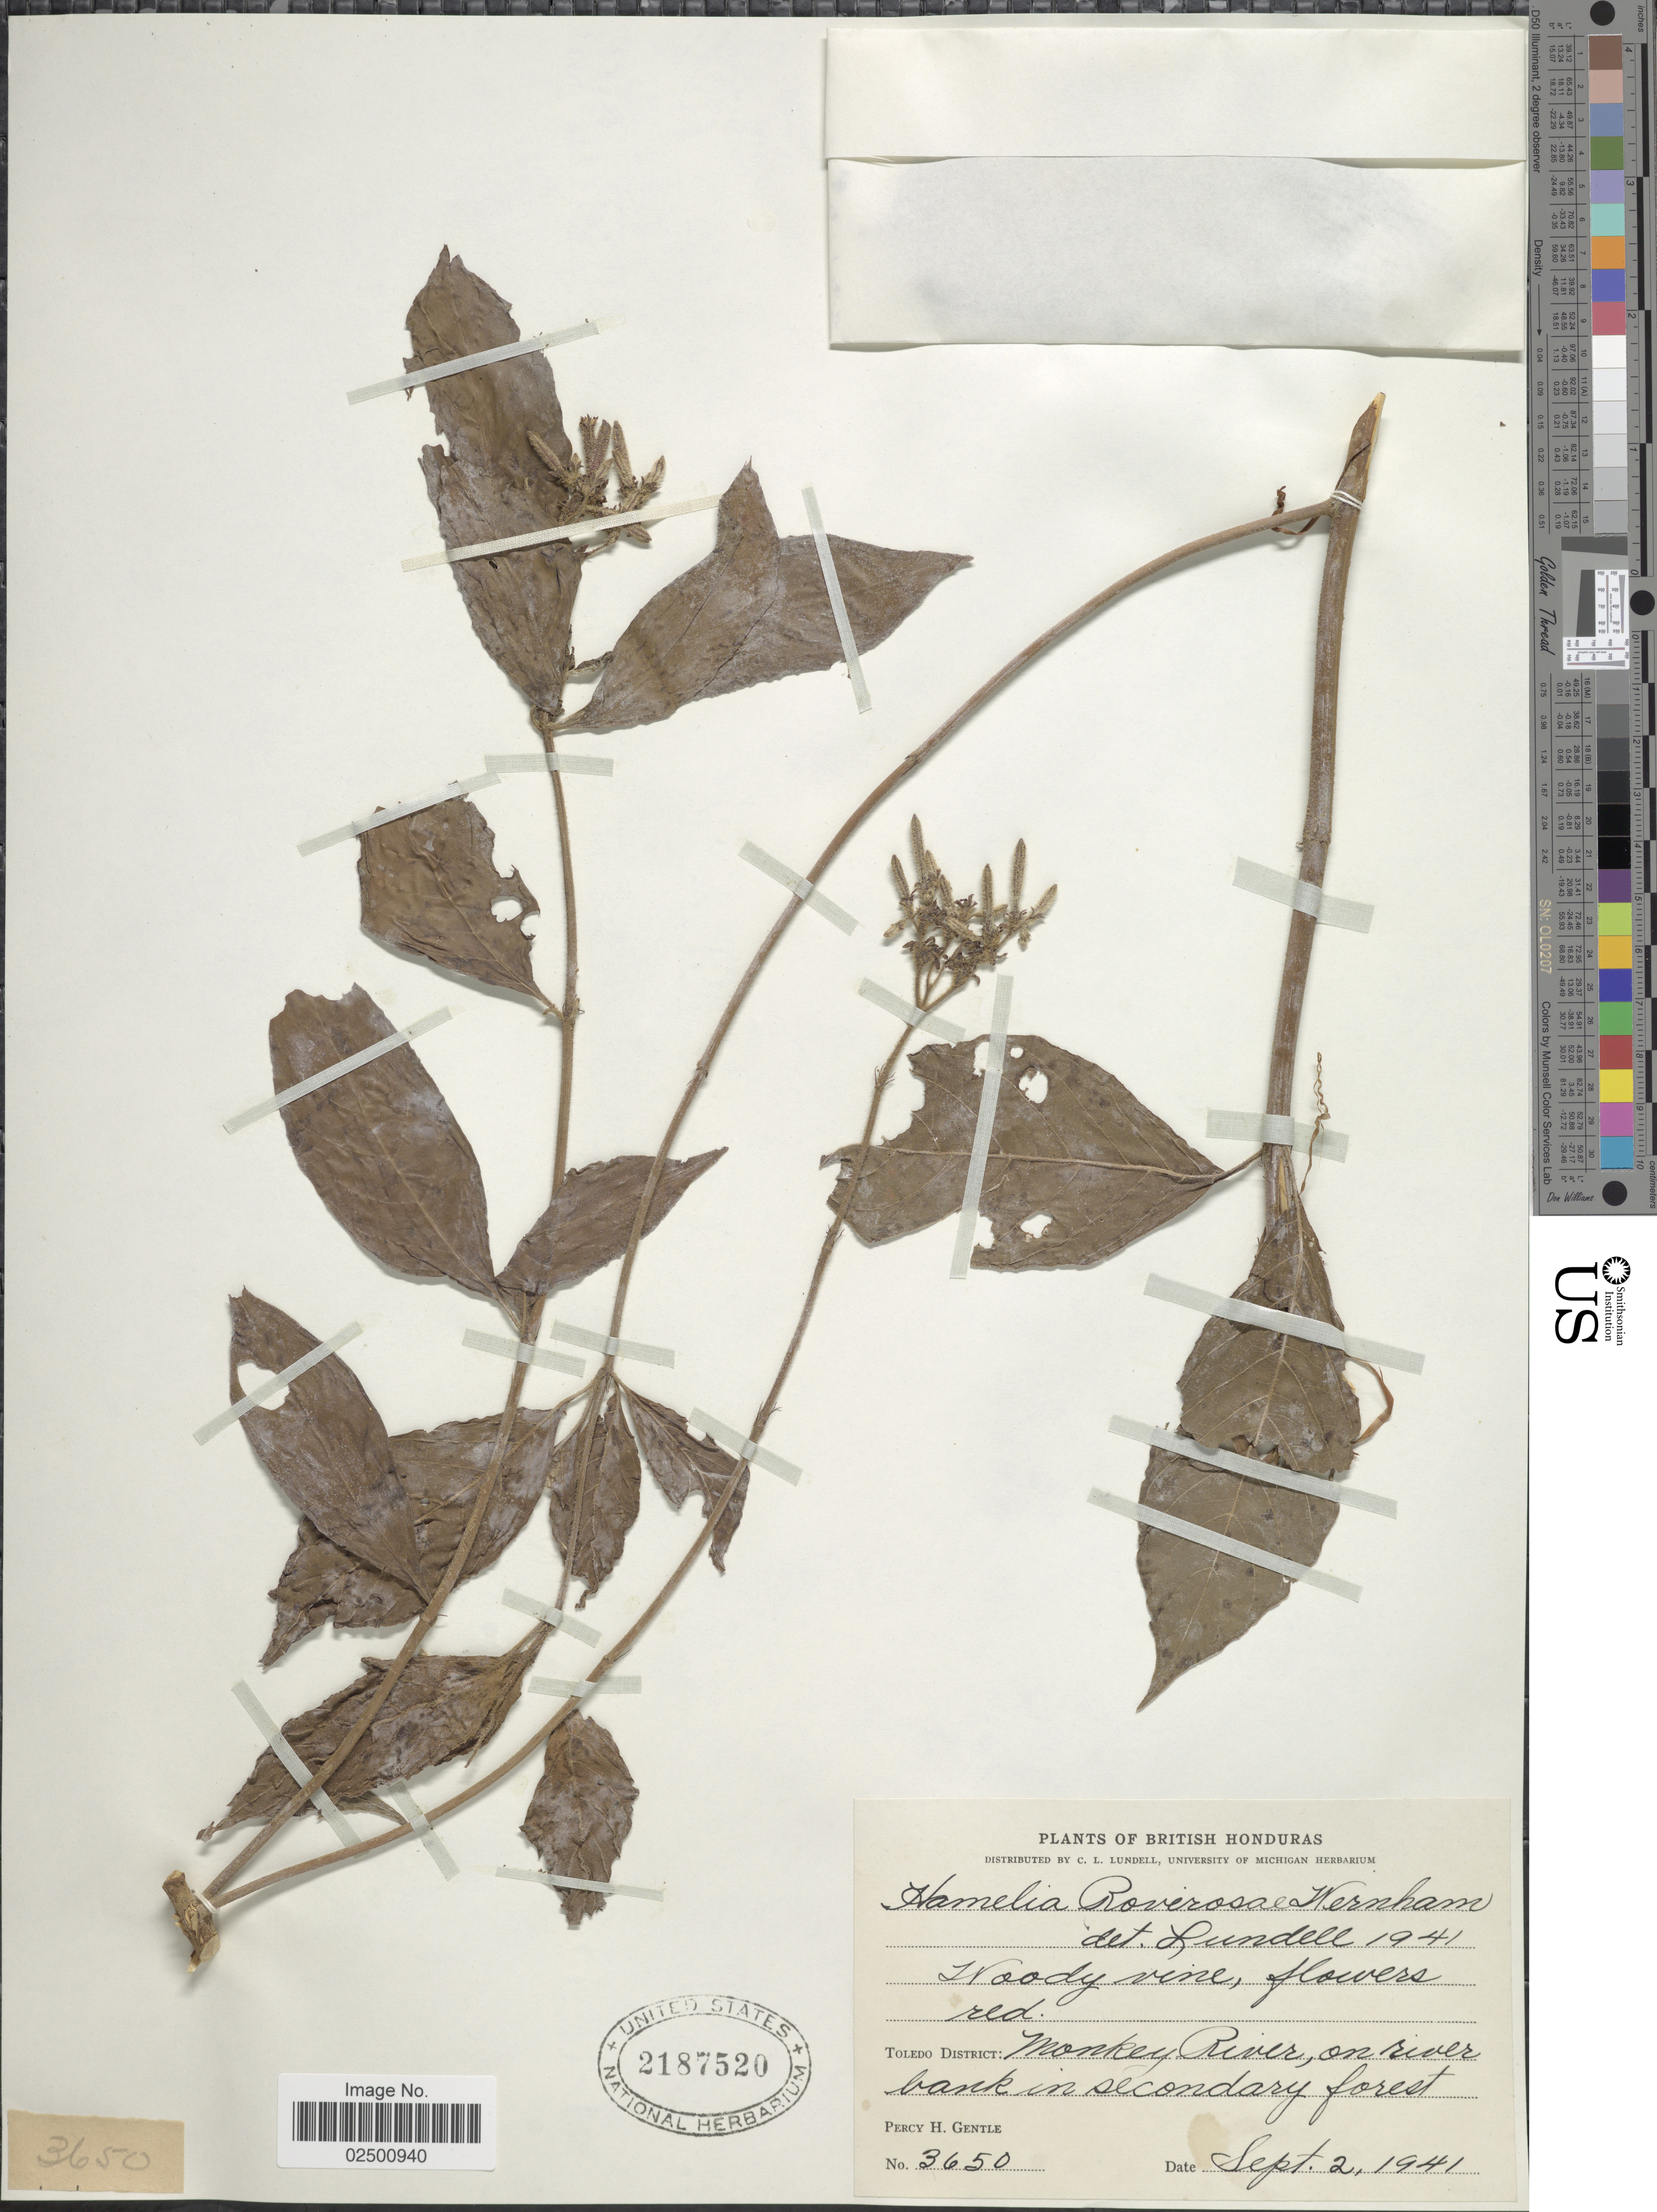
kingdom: Plantae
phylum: Tracheophyta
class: Magnoliopsida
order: Gentianales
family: Rubiaceae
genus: Hamelia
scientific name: Hamelia rovirosae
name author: Wernham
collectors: P. H. Gentle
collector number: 3650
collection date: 1941-09-02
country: Belize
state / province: Toledo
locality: British Honduras. Toledo District: Monkey River, on river bank in secondary forest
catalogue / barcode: US 2187520